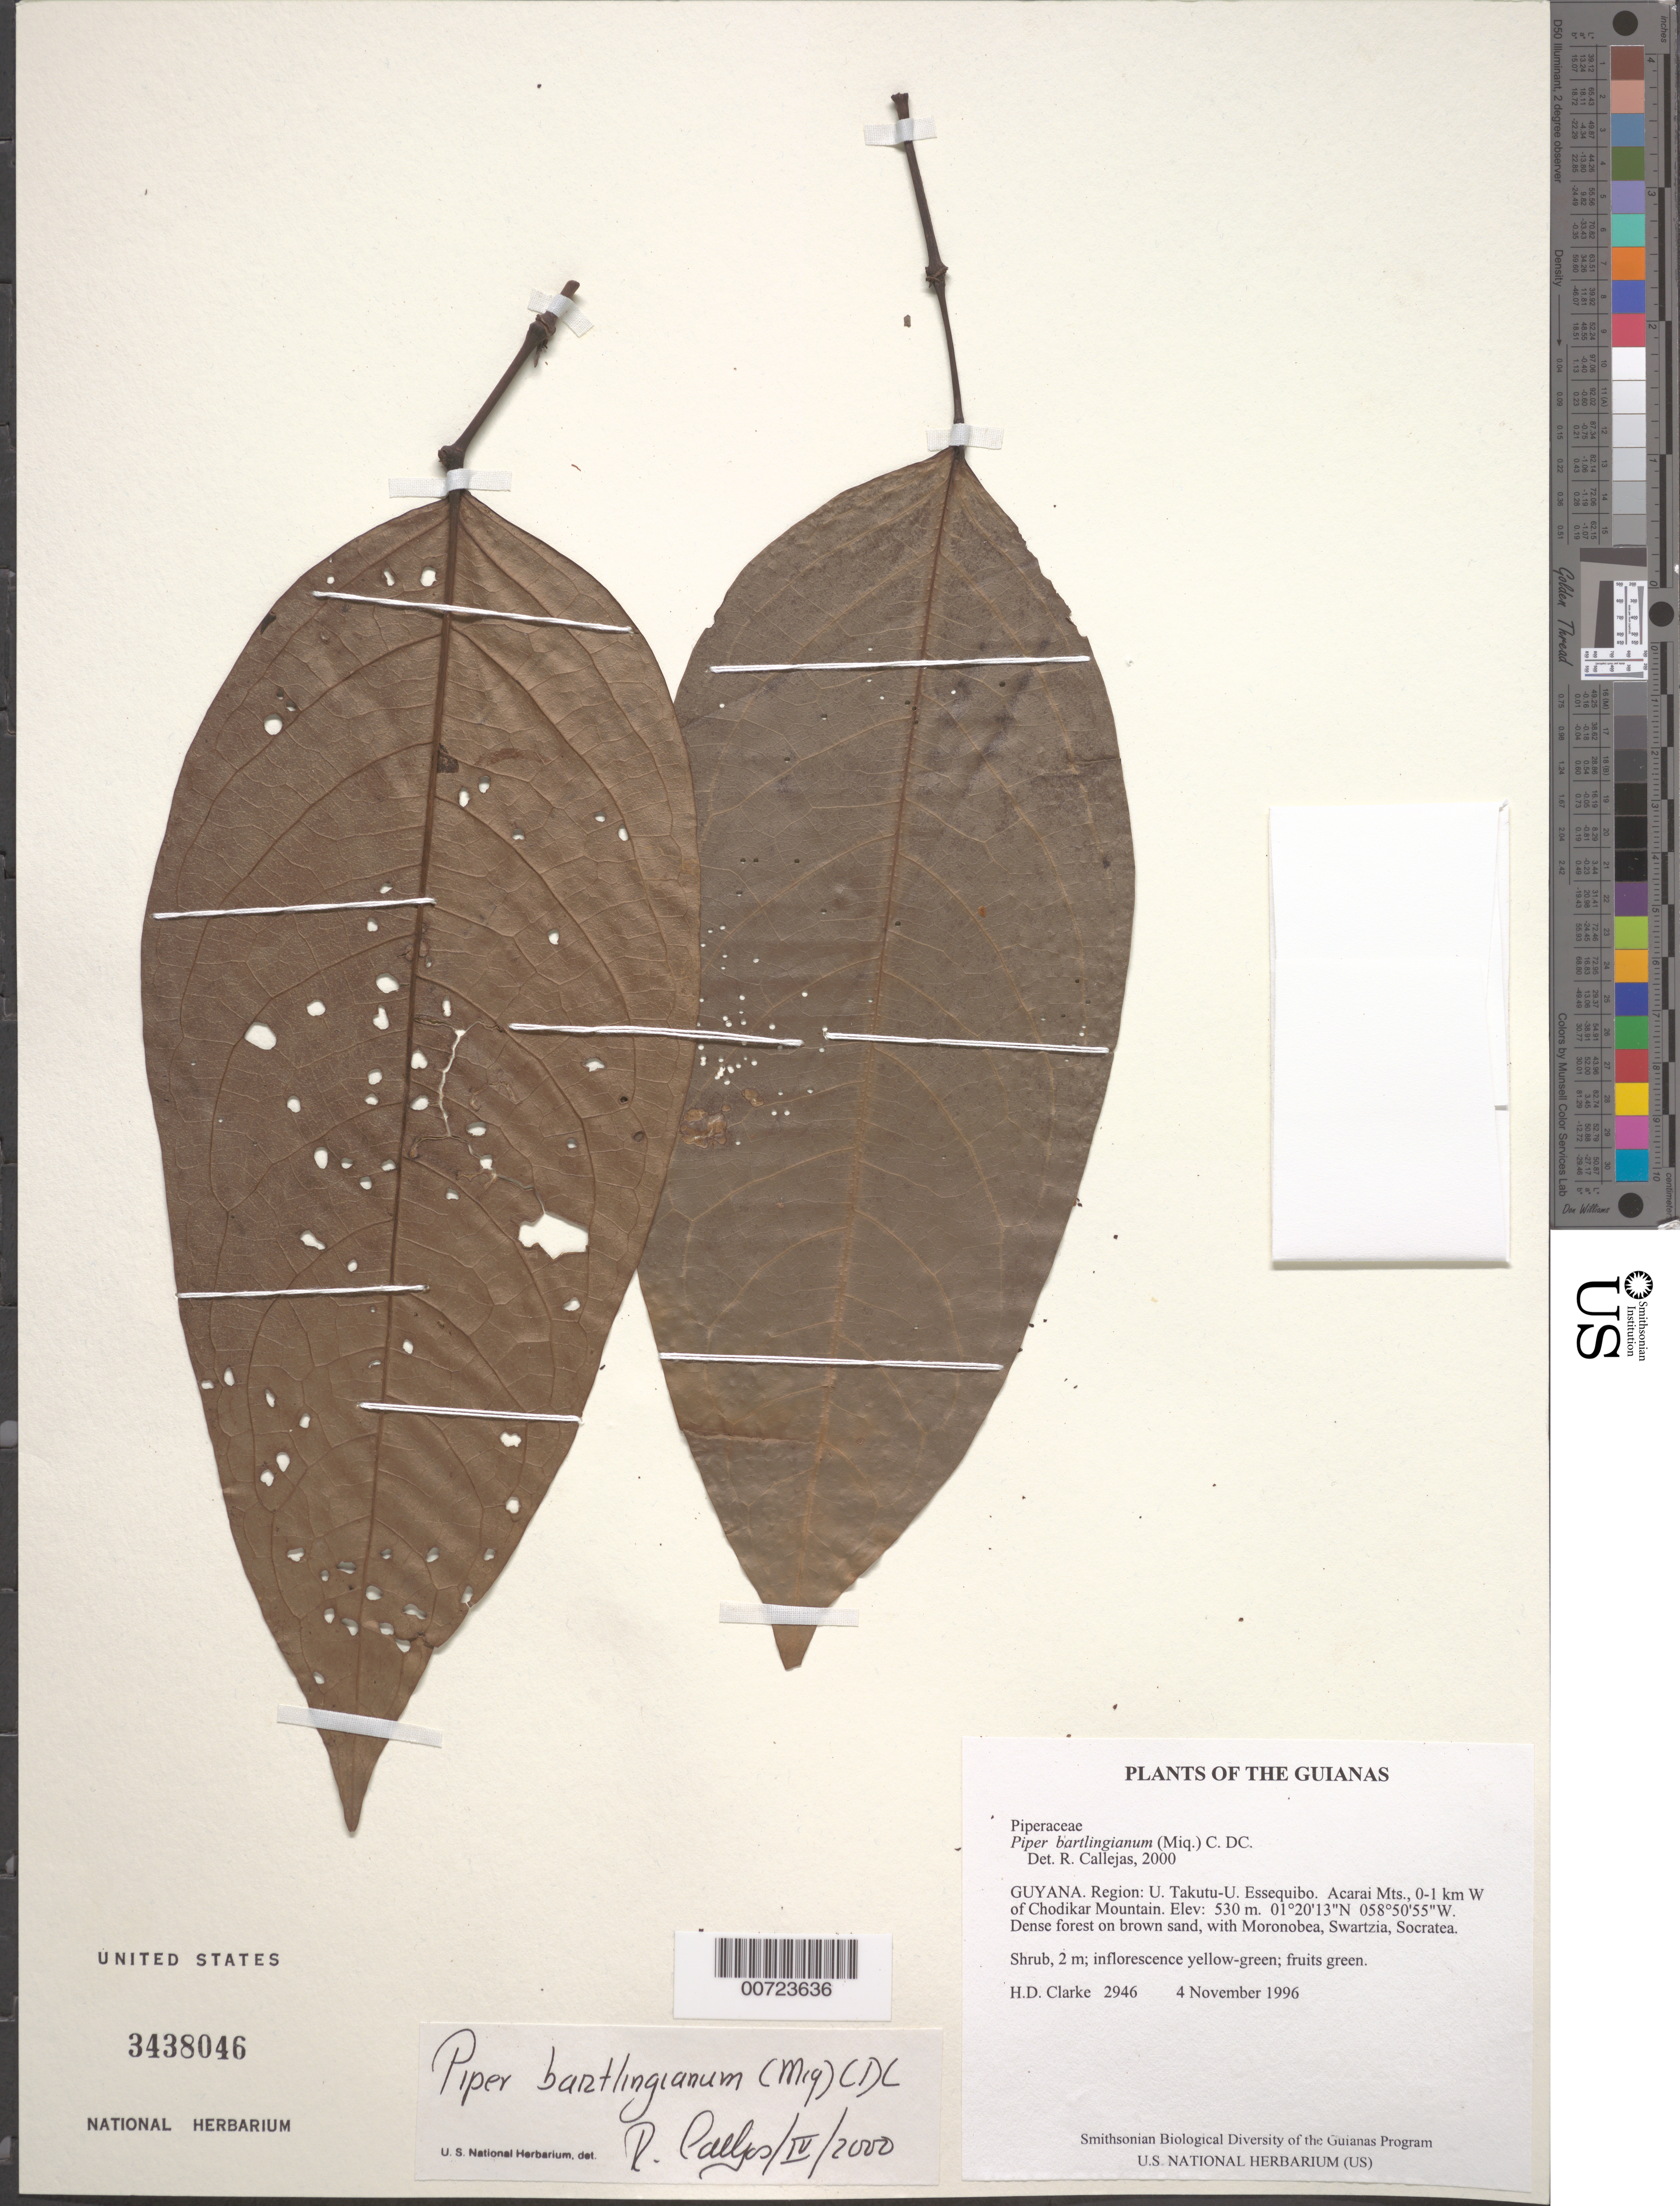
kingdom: Plantae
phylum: Tracheophyta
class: Magnoliopsida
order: Piperales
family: Piperaceae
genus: Piper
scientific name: Piper bartlingianum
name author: (Miq.) C. DC.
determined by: Callejas, Ricardo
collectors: H. D. Clarke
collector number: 2946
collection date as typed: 4 November 1996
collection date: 1996-11-04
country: Guyana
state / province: U. Takutu-U. Essequibo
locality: Acarai Mts., 0-1 km W of Chodikar Mountain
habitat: Dense forest on brown sand, with Moronobea, Swartzia, Socratea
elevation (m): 530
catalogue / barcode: US 3438046